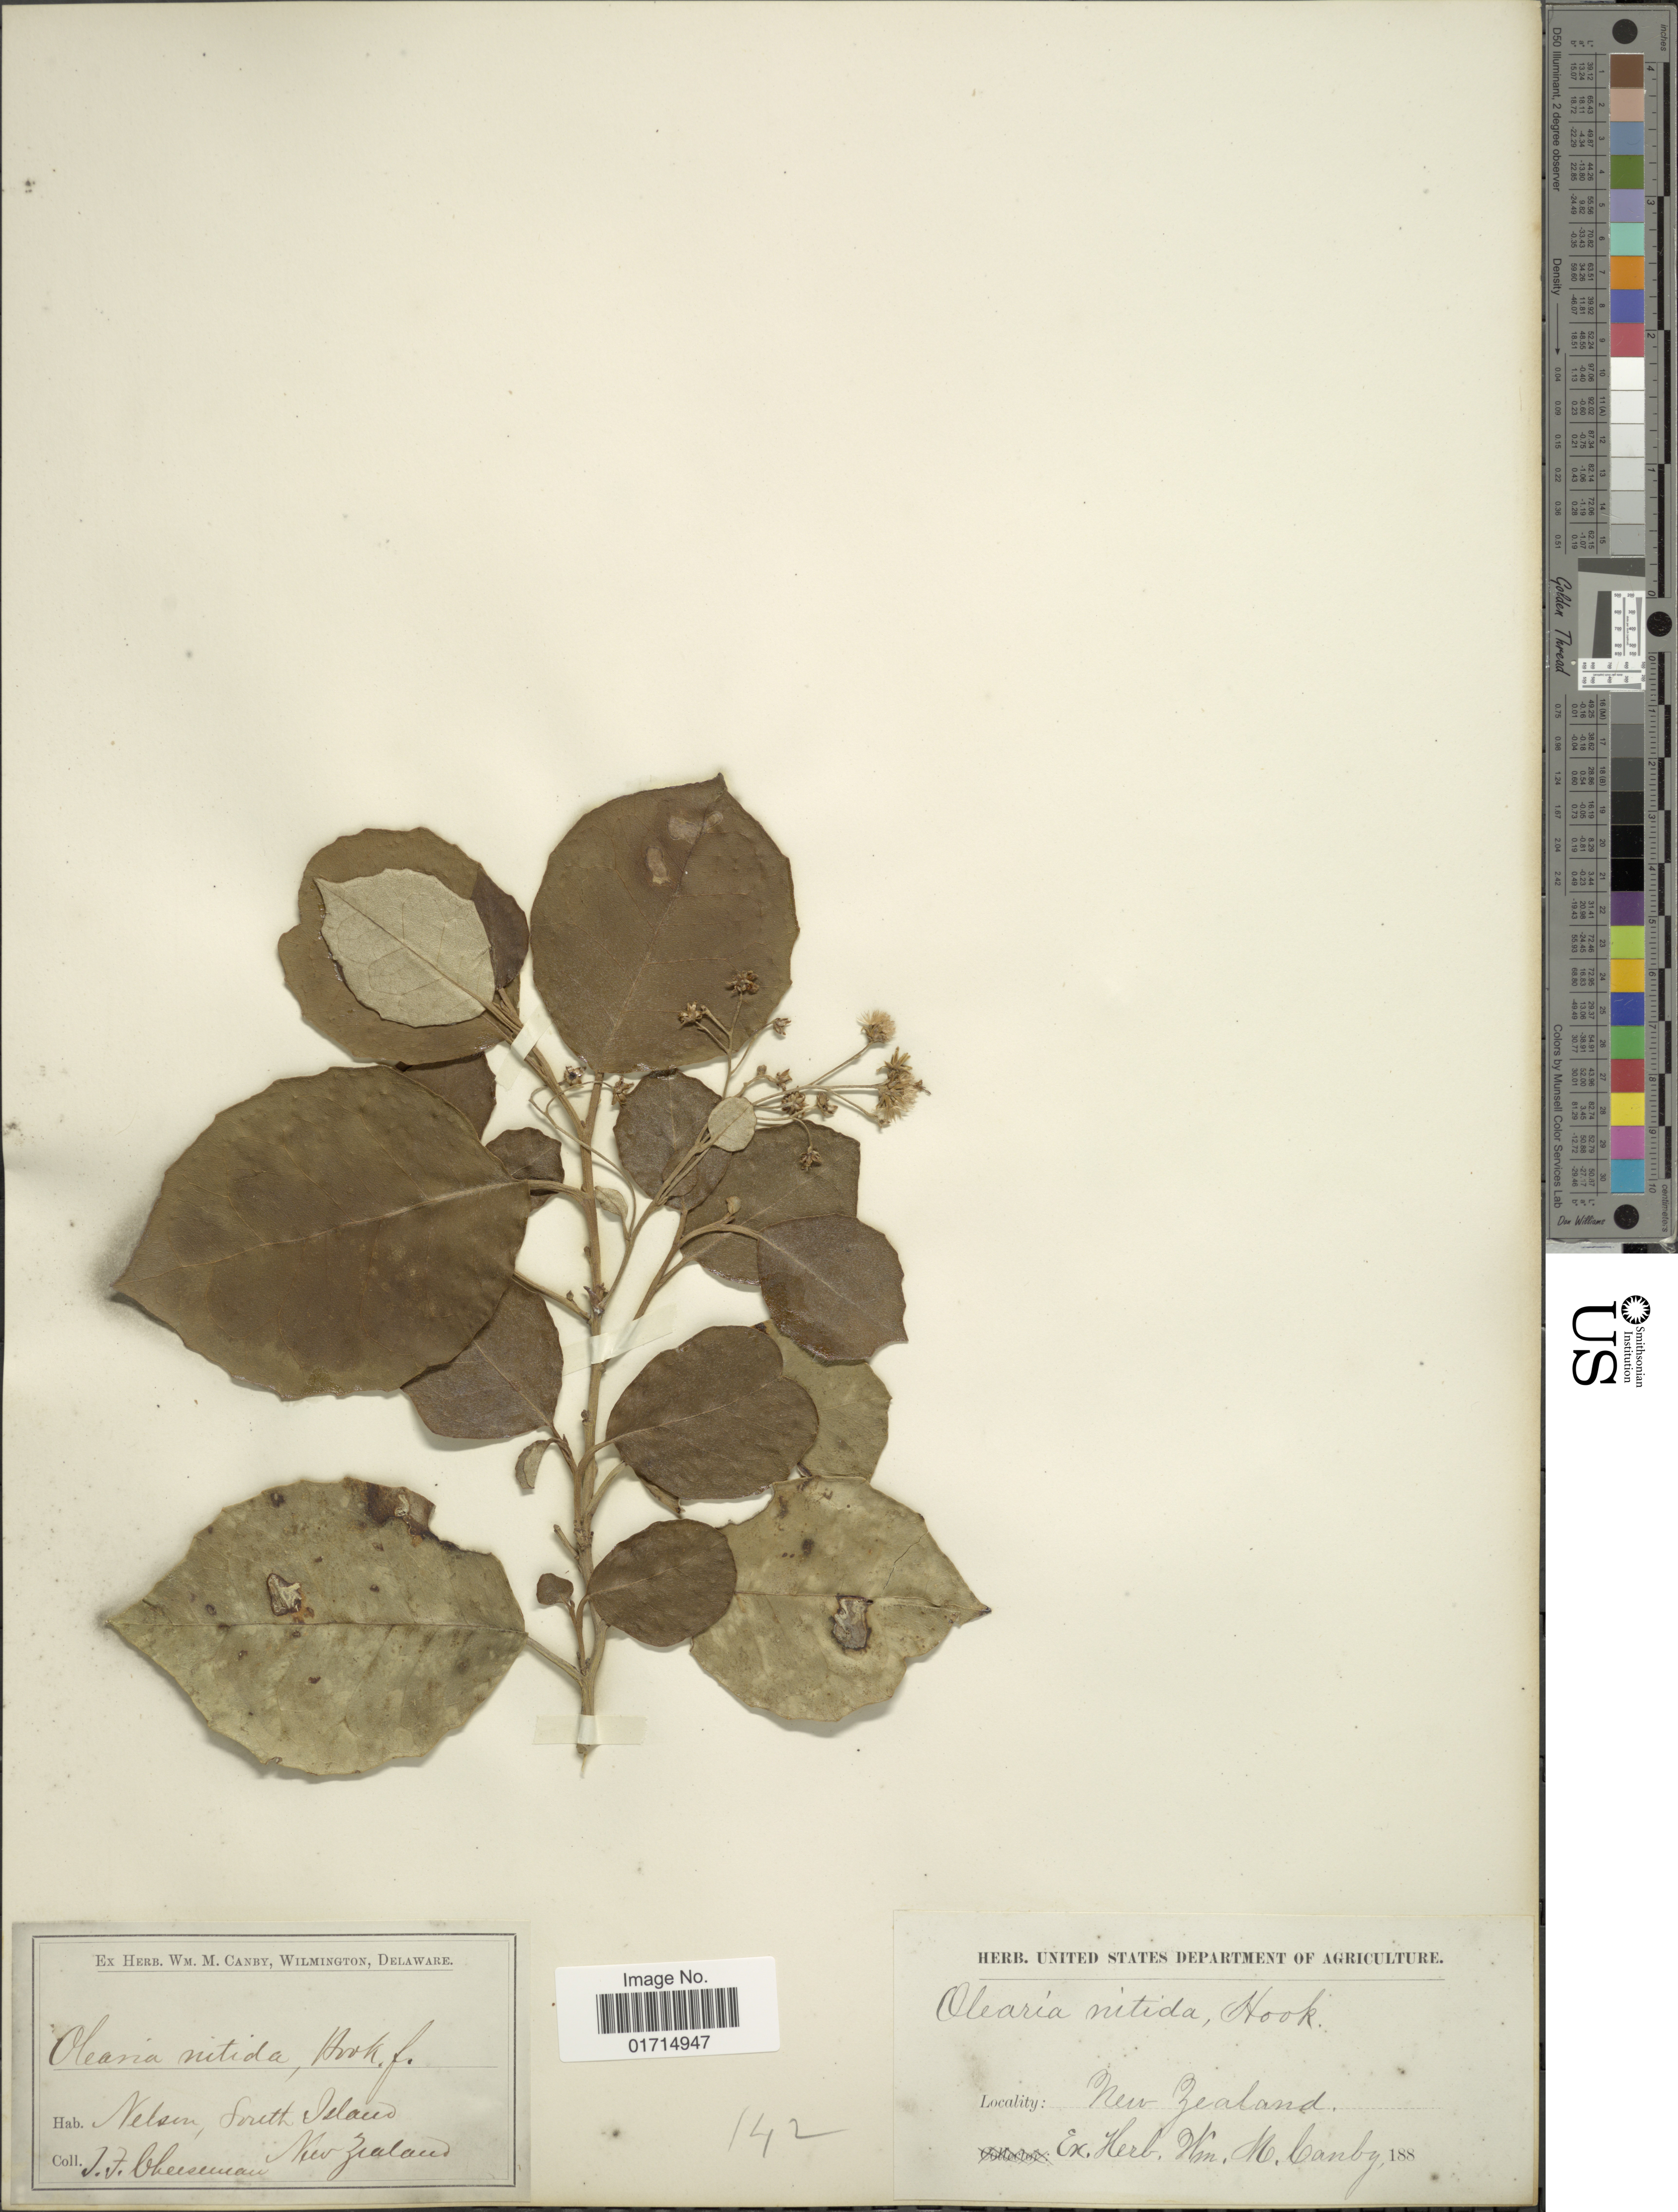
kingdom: Plantae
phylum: Tracheophyta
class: Magnoliopsida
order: Asterales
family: Asteraceae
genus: Olearia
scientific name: Olearia arborescens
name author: (G. Forst.) Cockayne & Laing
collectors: T. F. Cheeseman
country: New Zealand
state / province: Nelson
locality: Nelson South Island. New Zealand